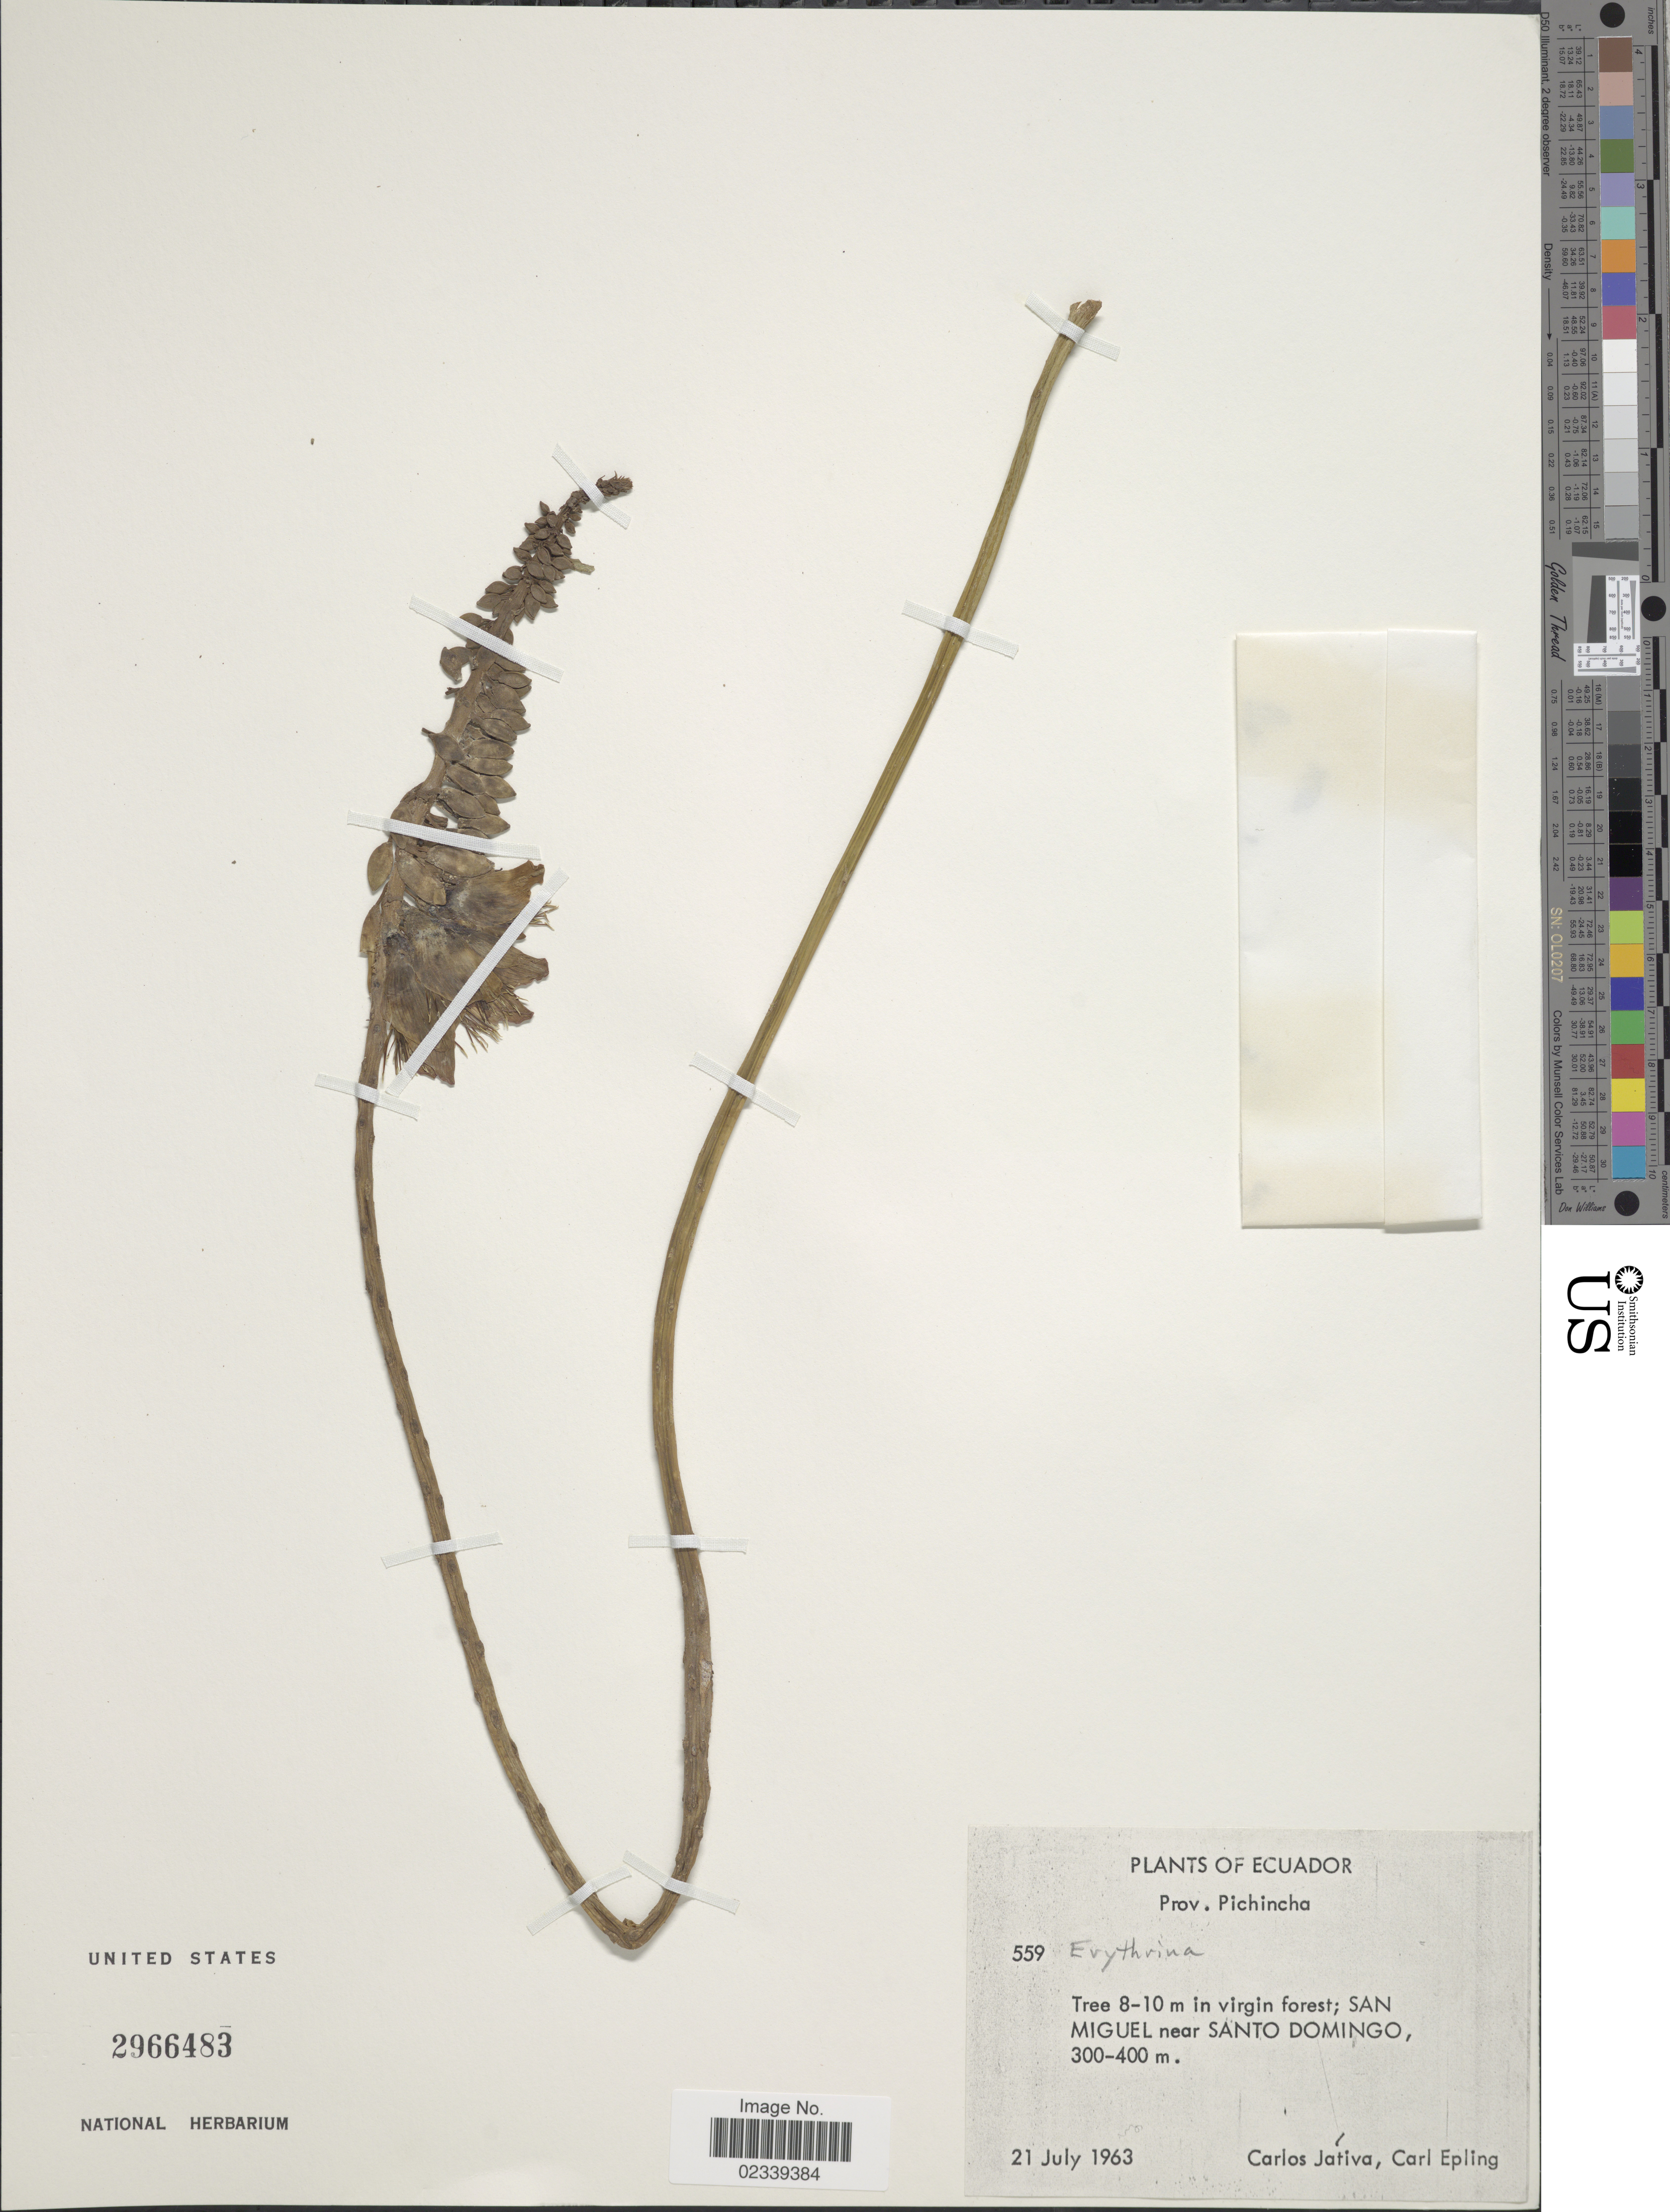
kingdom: Plantae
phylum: Tracheophyta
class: Magnoliopsida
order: Fabales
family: Fabaceae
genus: Erythrina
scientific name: Erythrina sp.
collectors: C. D. Játiva & C. C. Epling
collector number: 559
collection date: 1963-07-21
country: Ecuador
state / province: Pichincha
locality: In virgin forest; San Miguel near Santo Domingo.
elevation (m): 300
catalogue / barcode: US 2966483